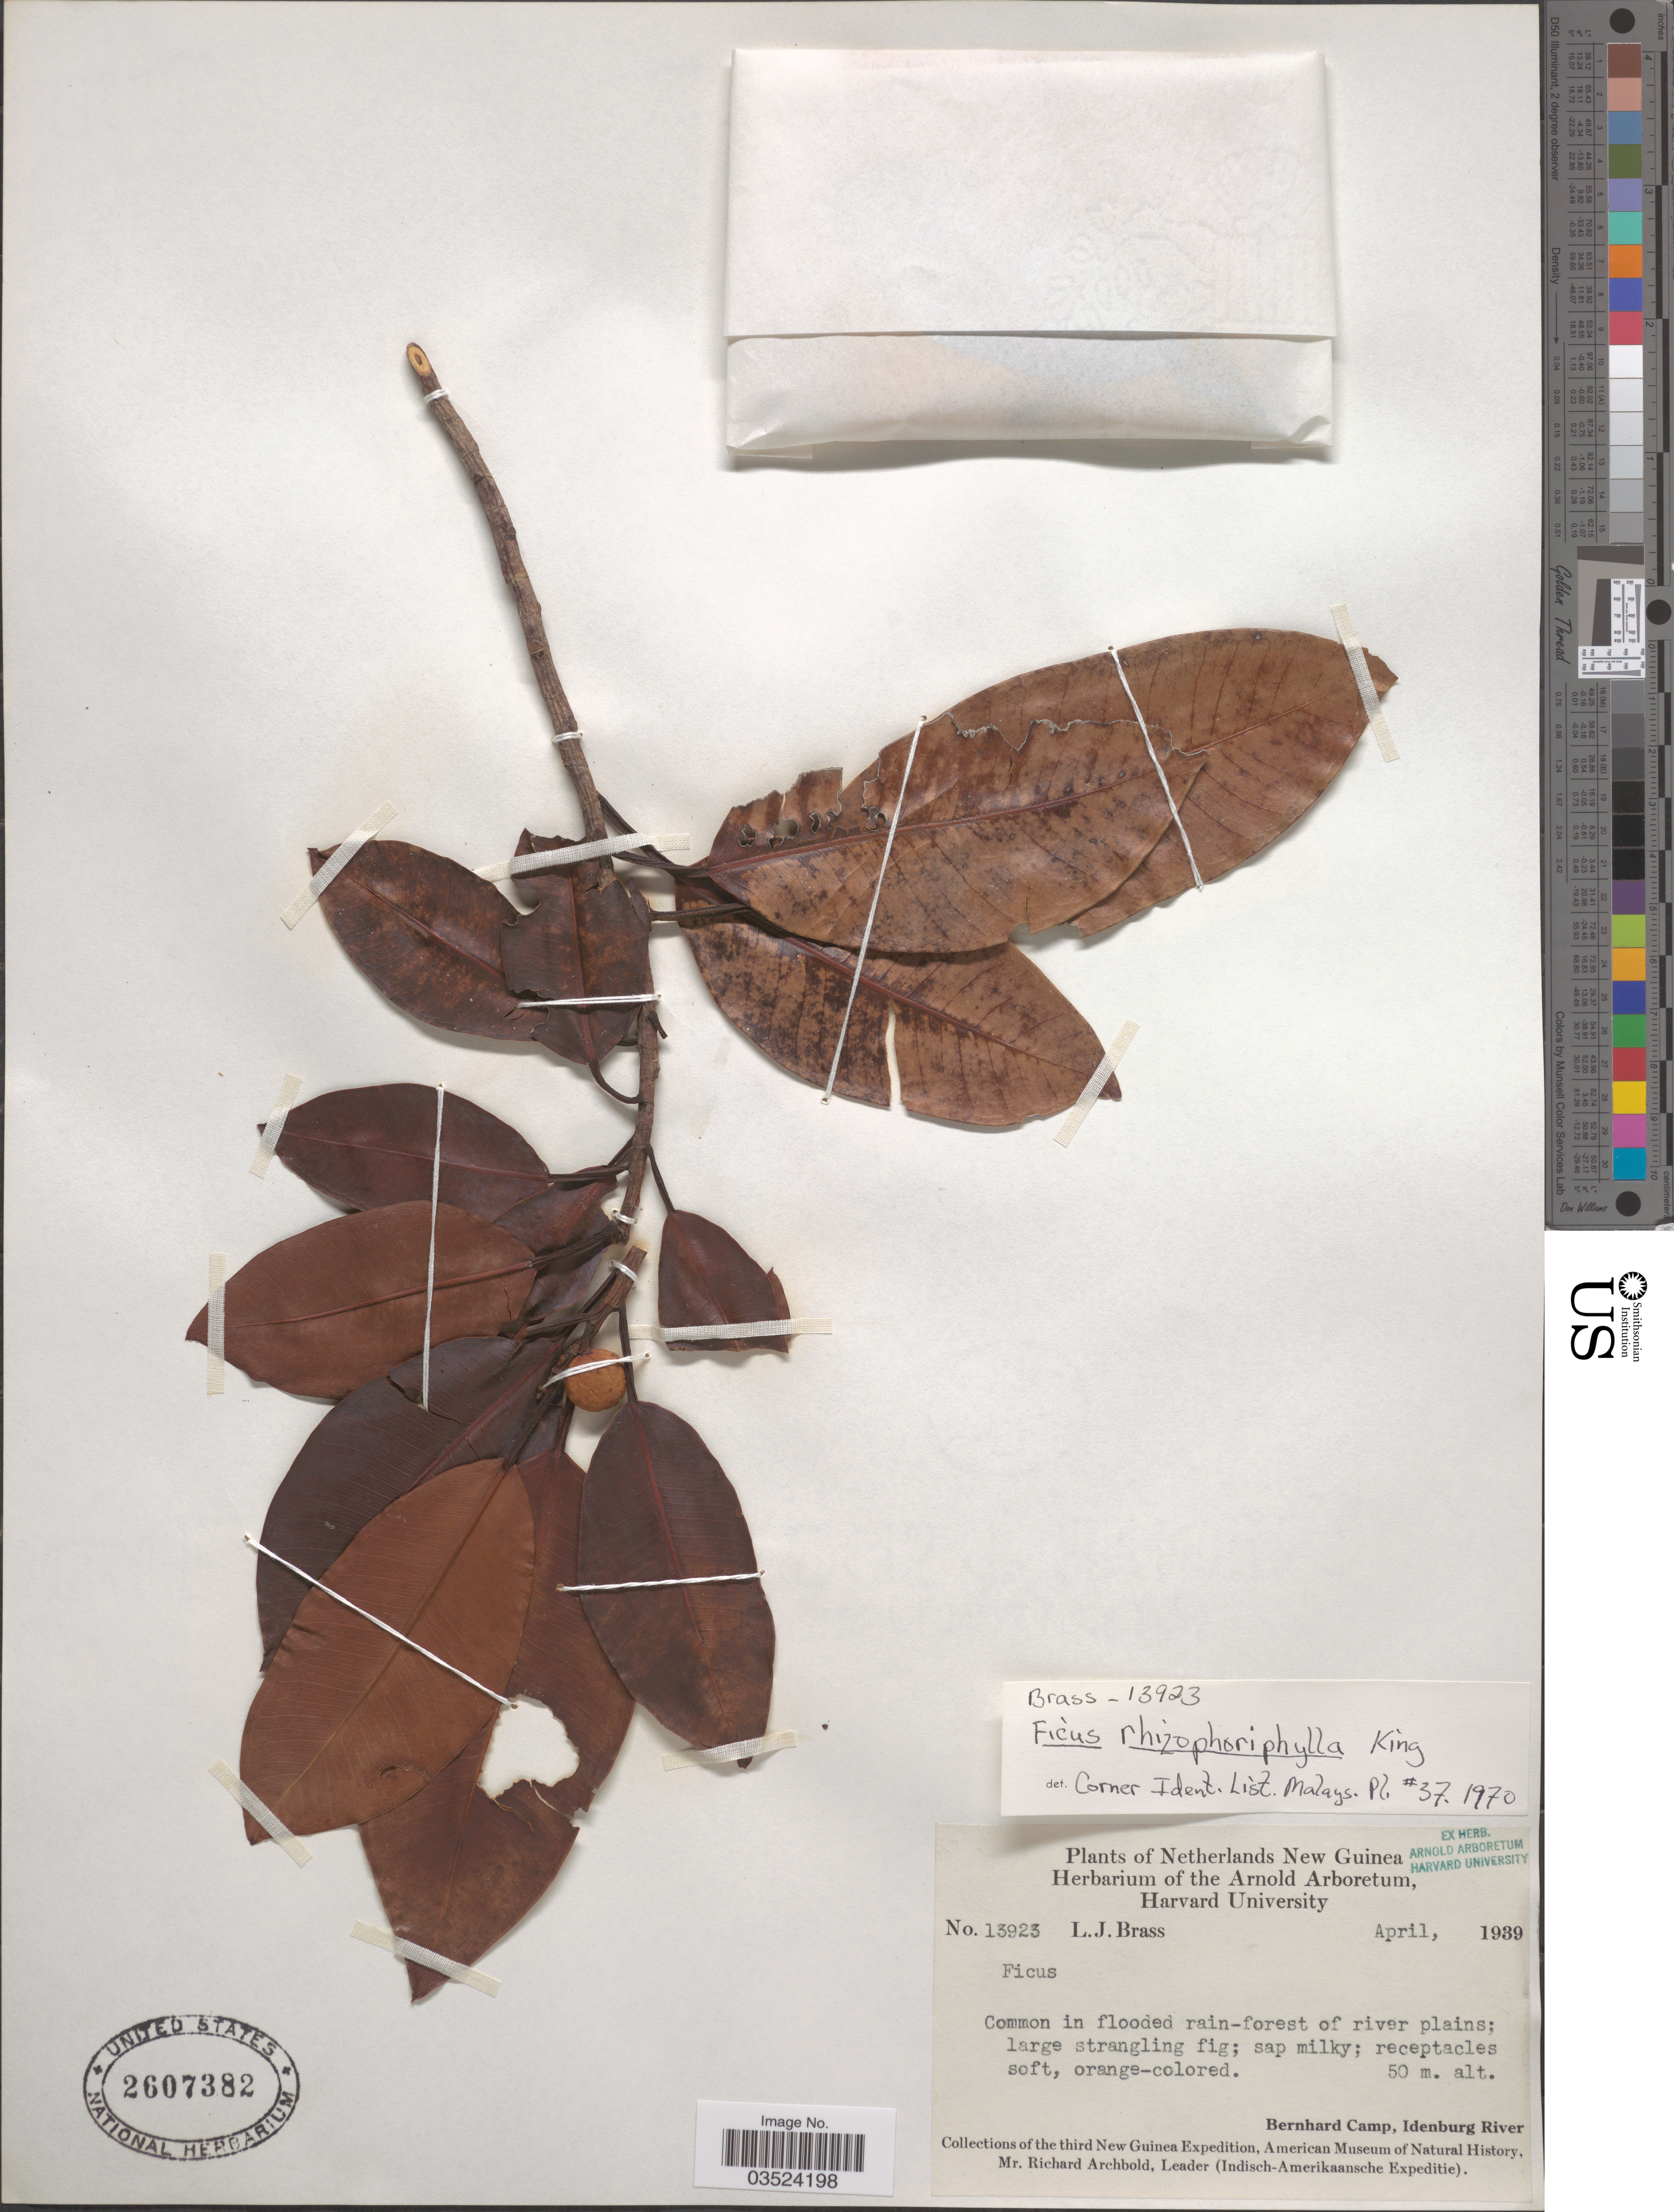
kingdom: Plantae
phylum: Tracheophyta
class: Magnoliopsida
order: Rosales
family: Moraceae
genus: Ficus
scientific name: Ficus rhizophoriphylla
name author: King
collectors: L. J. Brass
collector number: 13923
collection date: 1939-04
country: Indonesia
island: New Guinea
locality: Netherlands New Guinea. Bernhard Camp, Idenburg River.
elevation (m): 50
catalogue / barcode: US 2607382